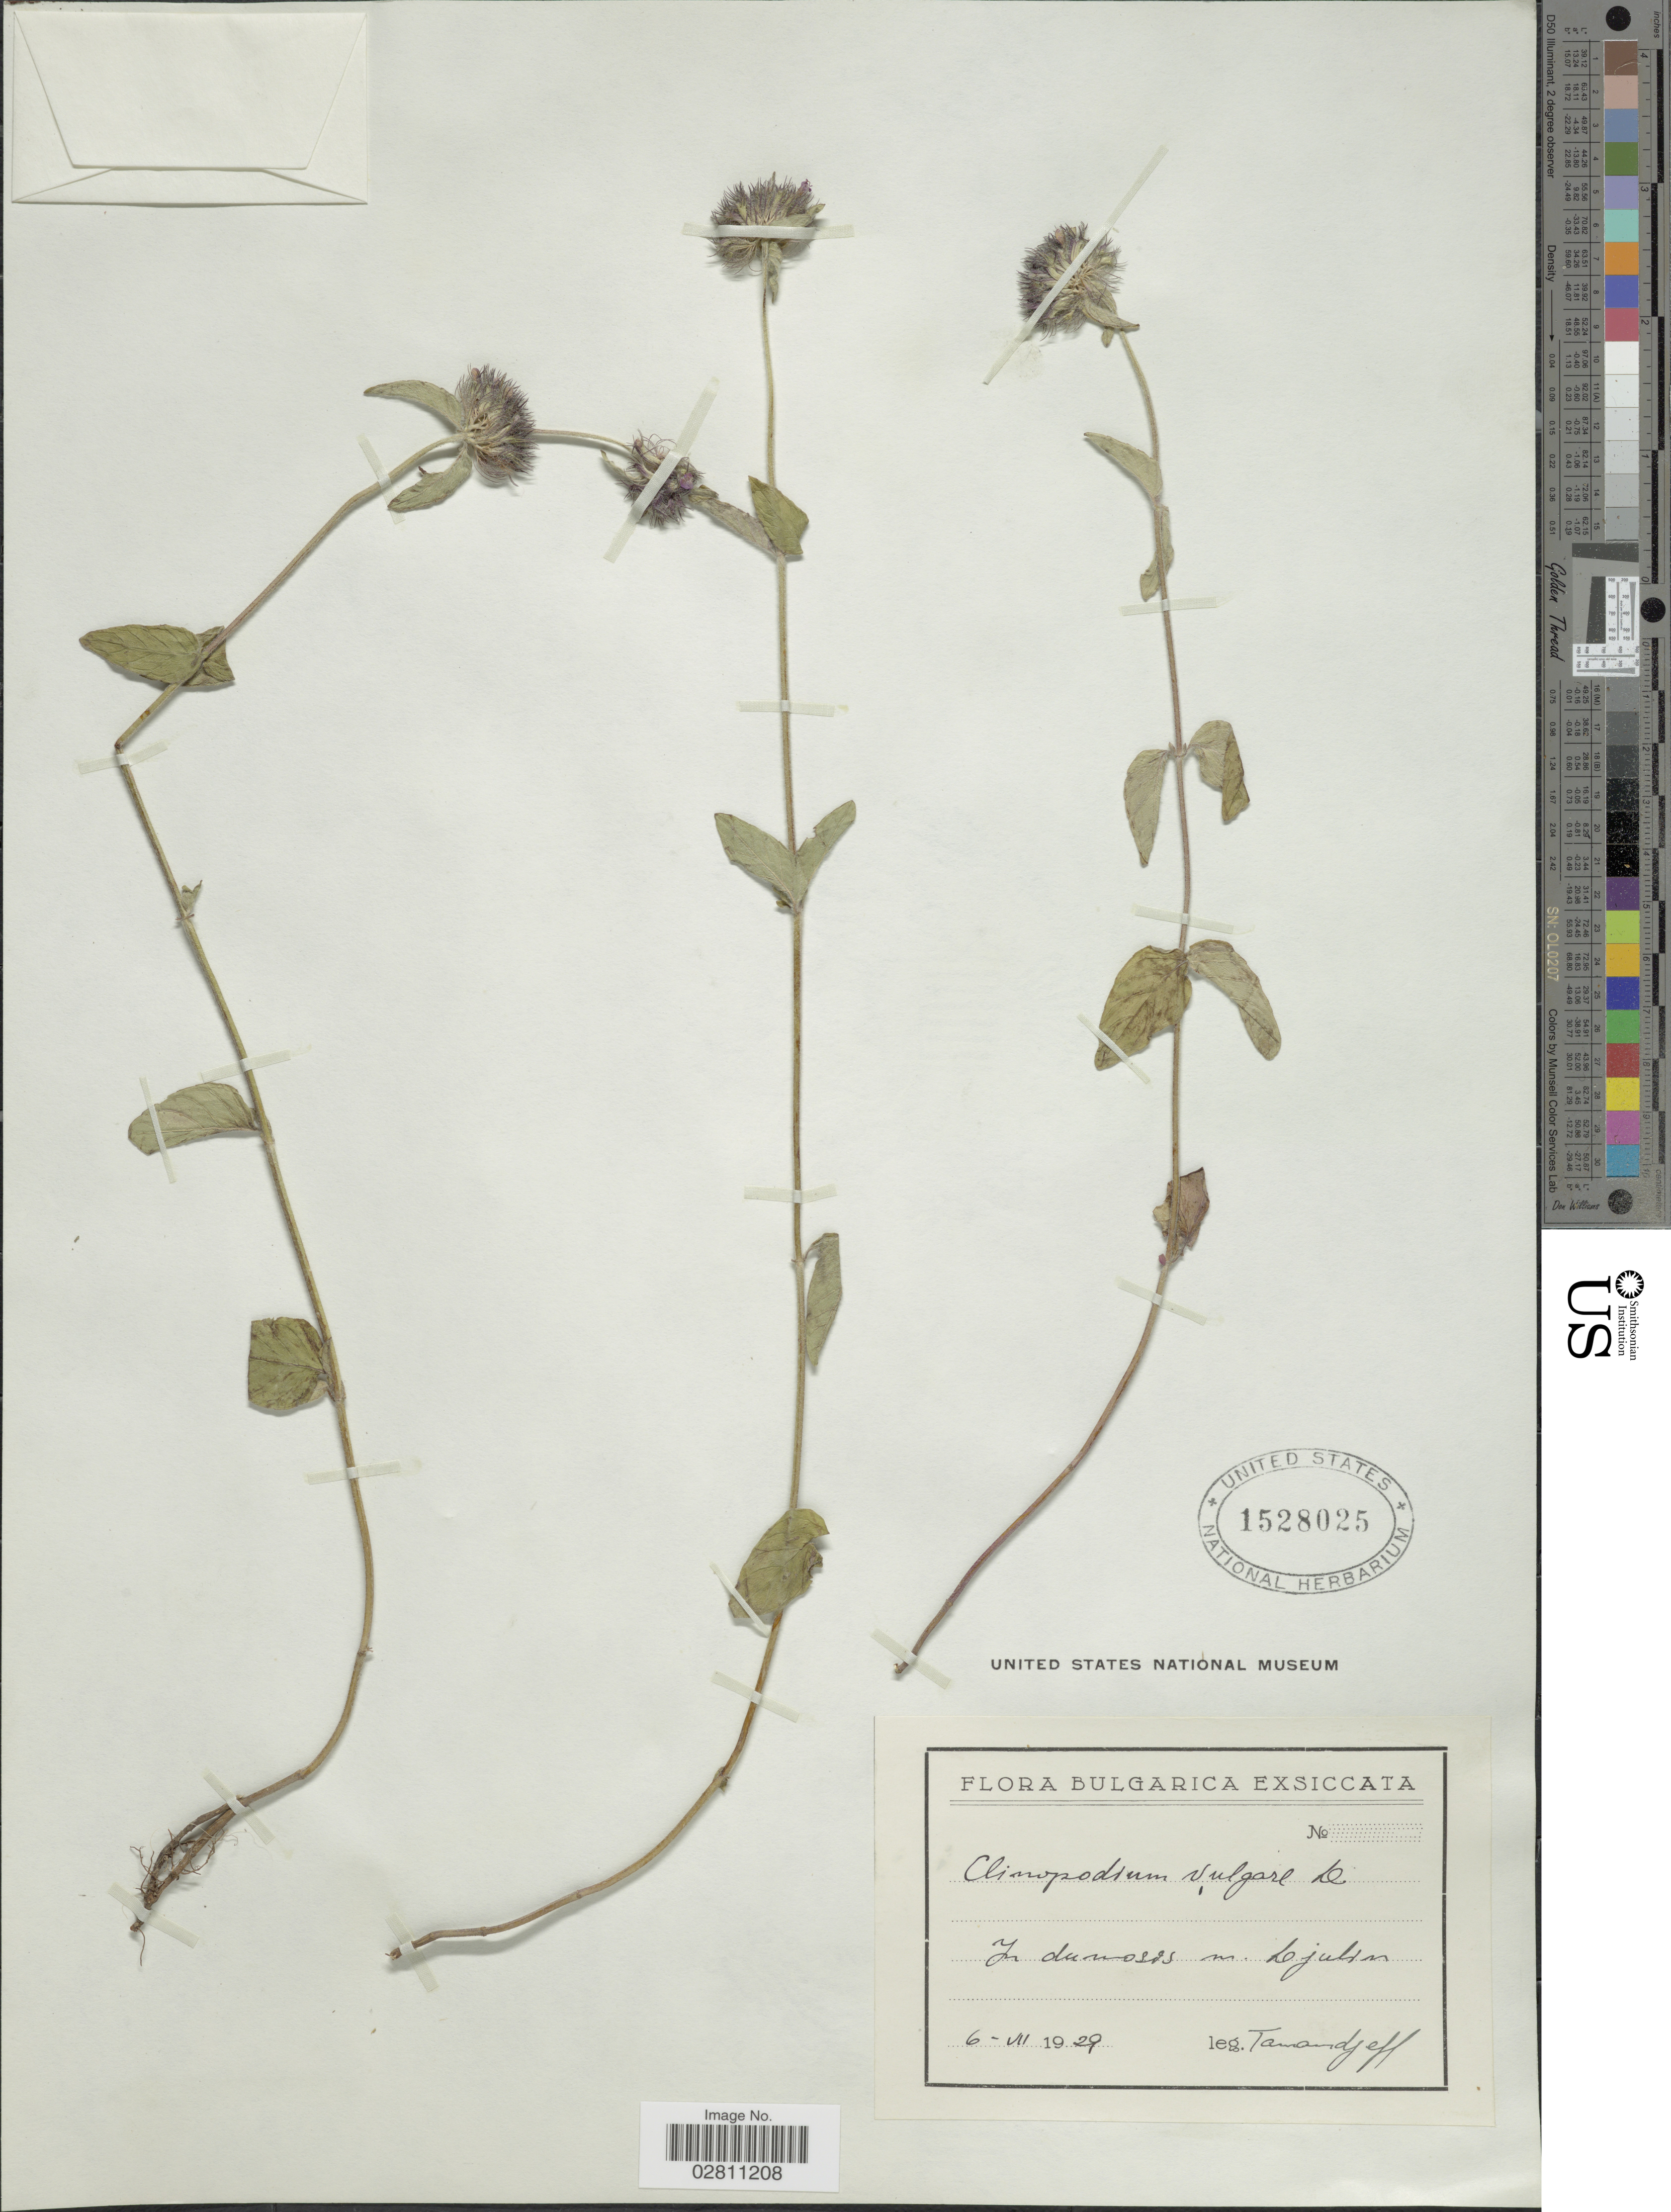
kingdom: Plantae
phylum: Tracheophyta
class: Magnoliopsida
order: Lamiales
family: Lamiaceae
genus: Clinopodium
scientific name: Clinopodium vulgare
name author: L.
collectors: -. Tamandjeff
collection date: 1929-07-06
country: Bulgaria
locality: In dumosis m. Ljulin.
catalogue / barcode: US 1528025